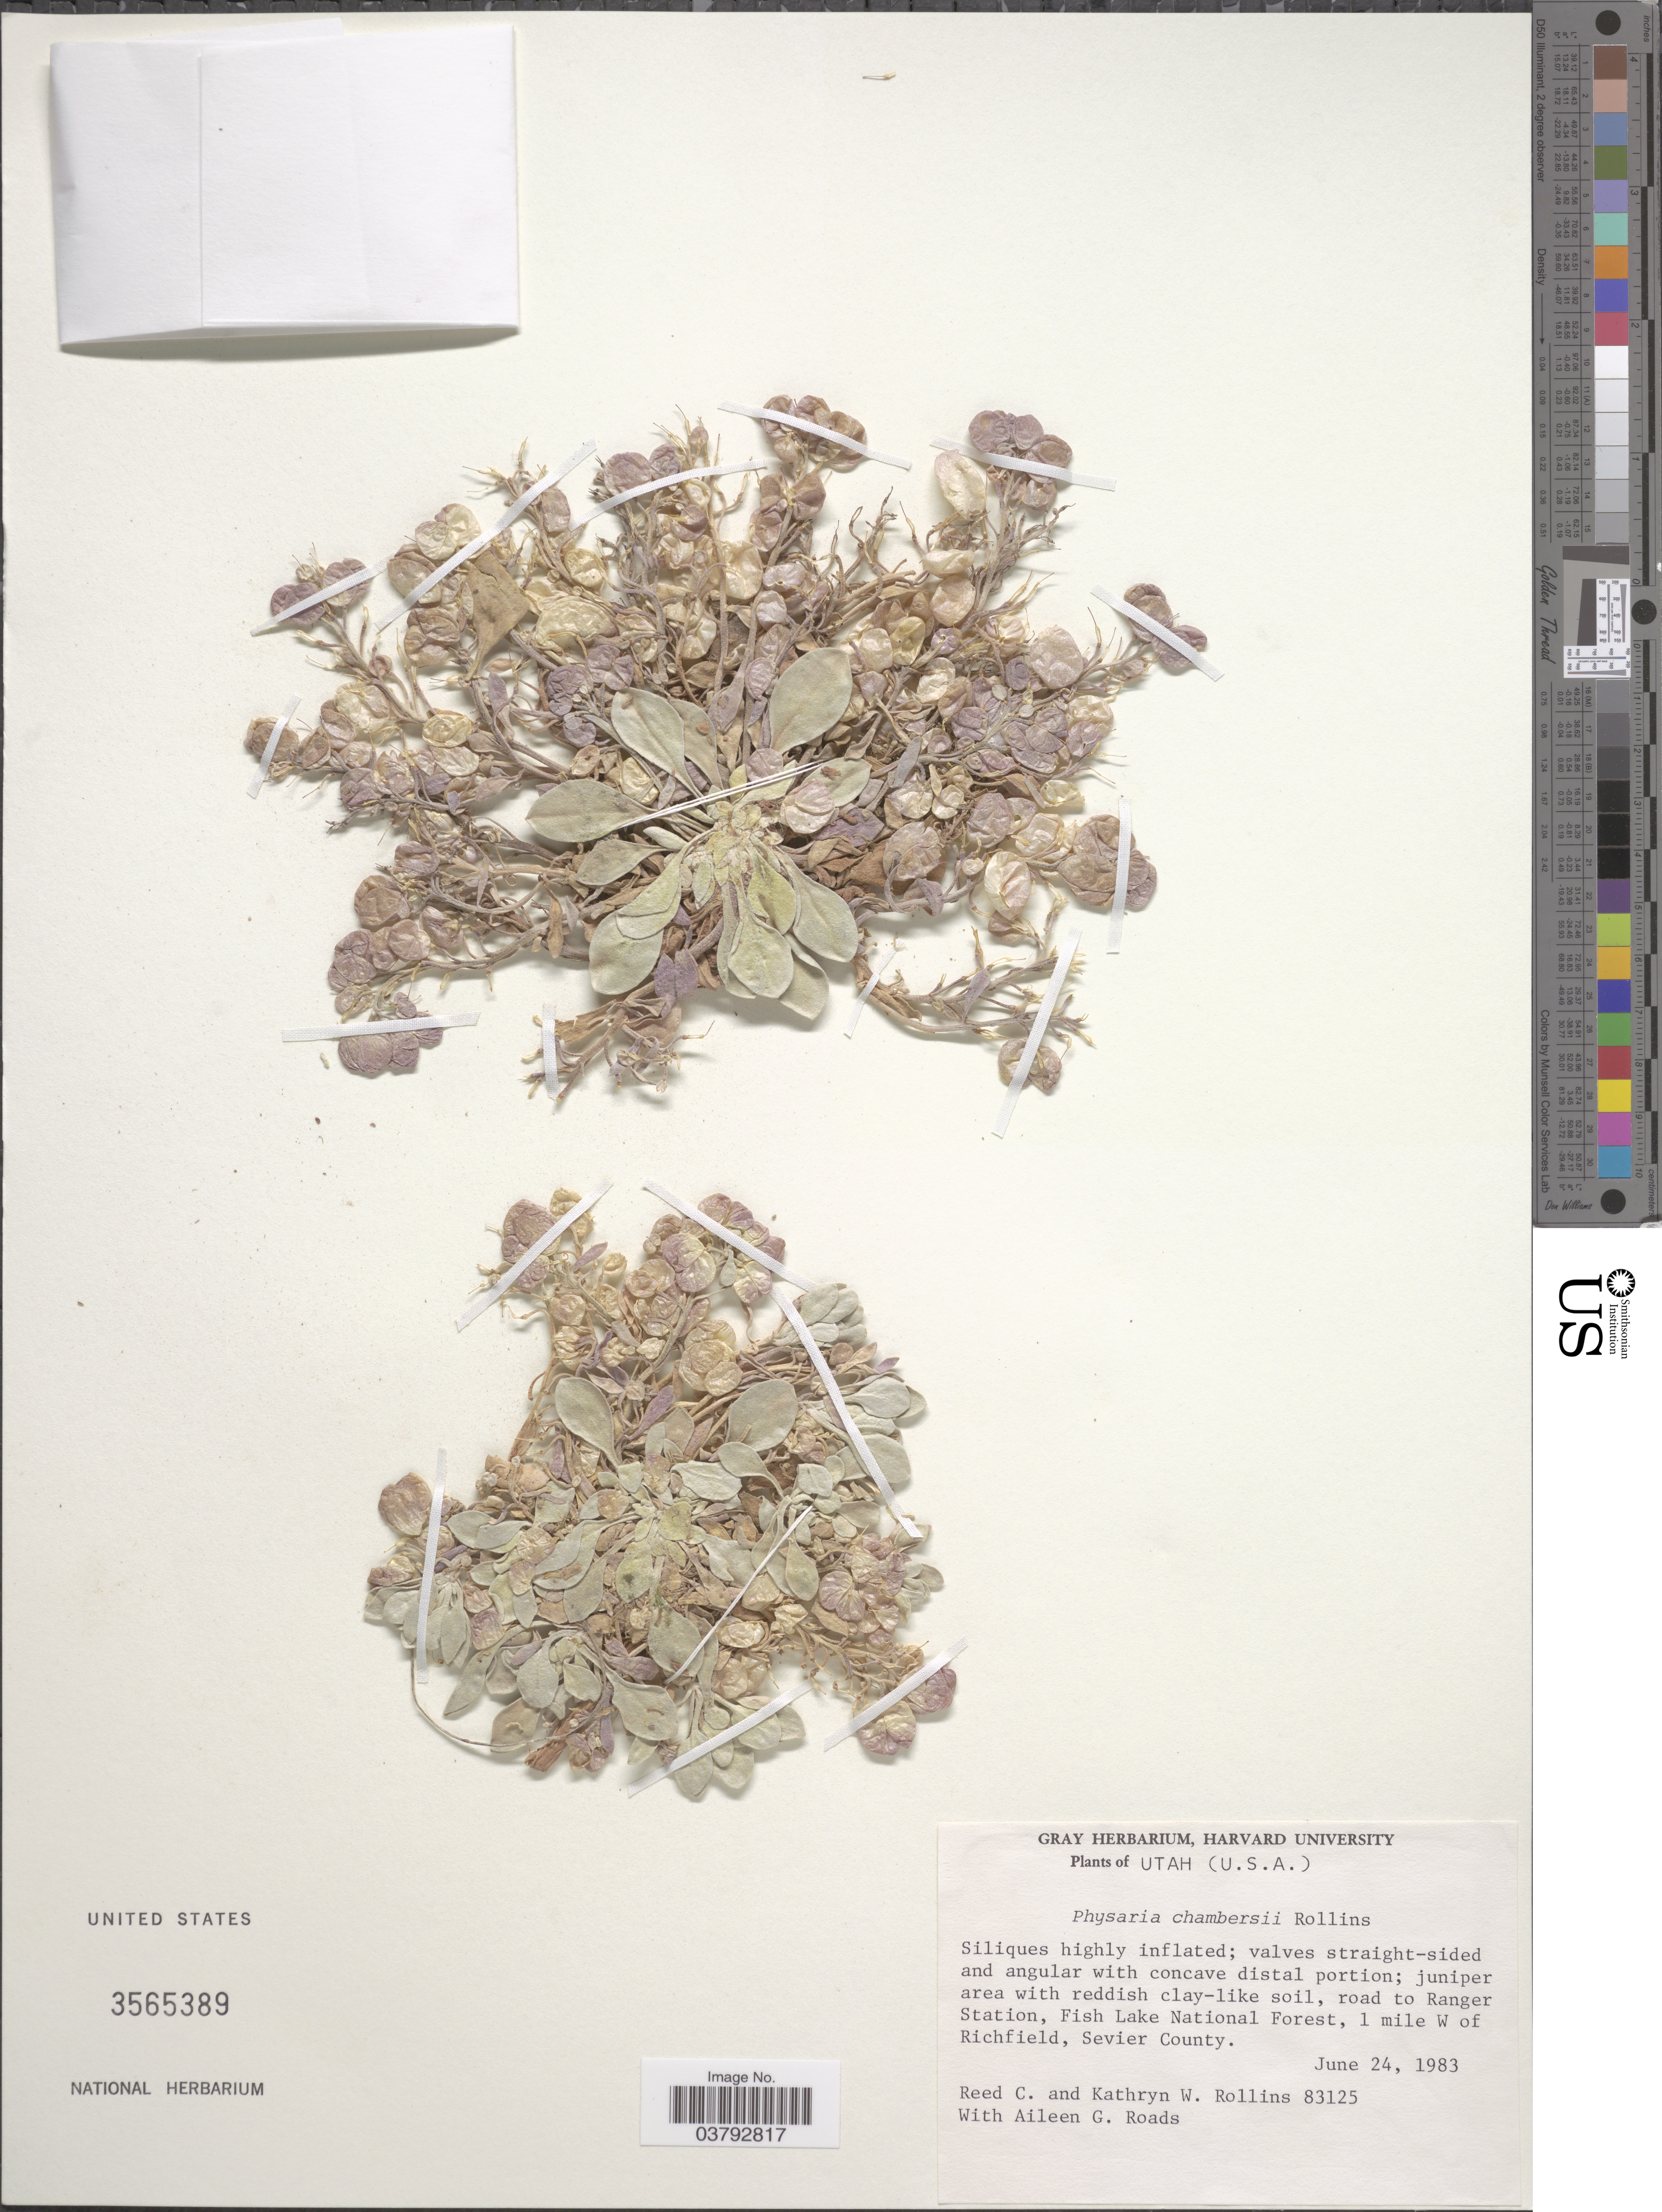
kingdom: Plantae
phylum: Tracheophyta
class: Magnoliopsida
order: Brassicales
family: Brassicaceae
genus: Physaria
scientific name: Physaria chambersii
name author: Rollins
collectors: R. C. Rollins, K. W. Rollins & A. Roads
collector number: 83125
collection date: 1983-06-24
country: United States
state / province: Utah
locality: Road to Ranger Station, Fish Lake National Forest, 1 mile W of Richfield, Sevier County.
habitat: juniper area with reddish clay soil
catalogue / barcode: US 3565389